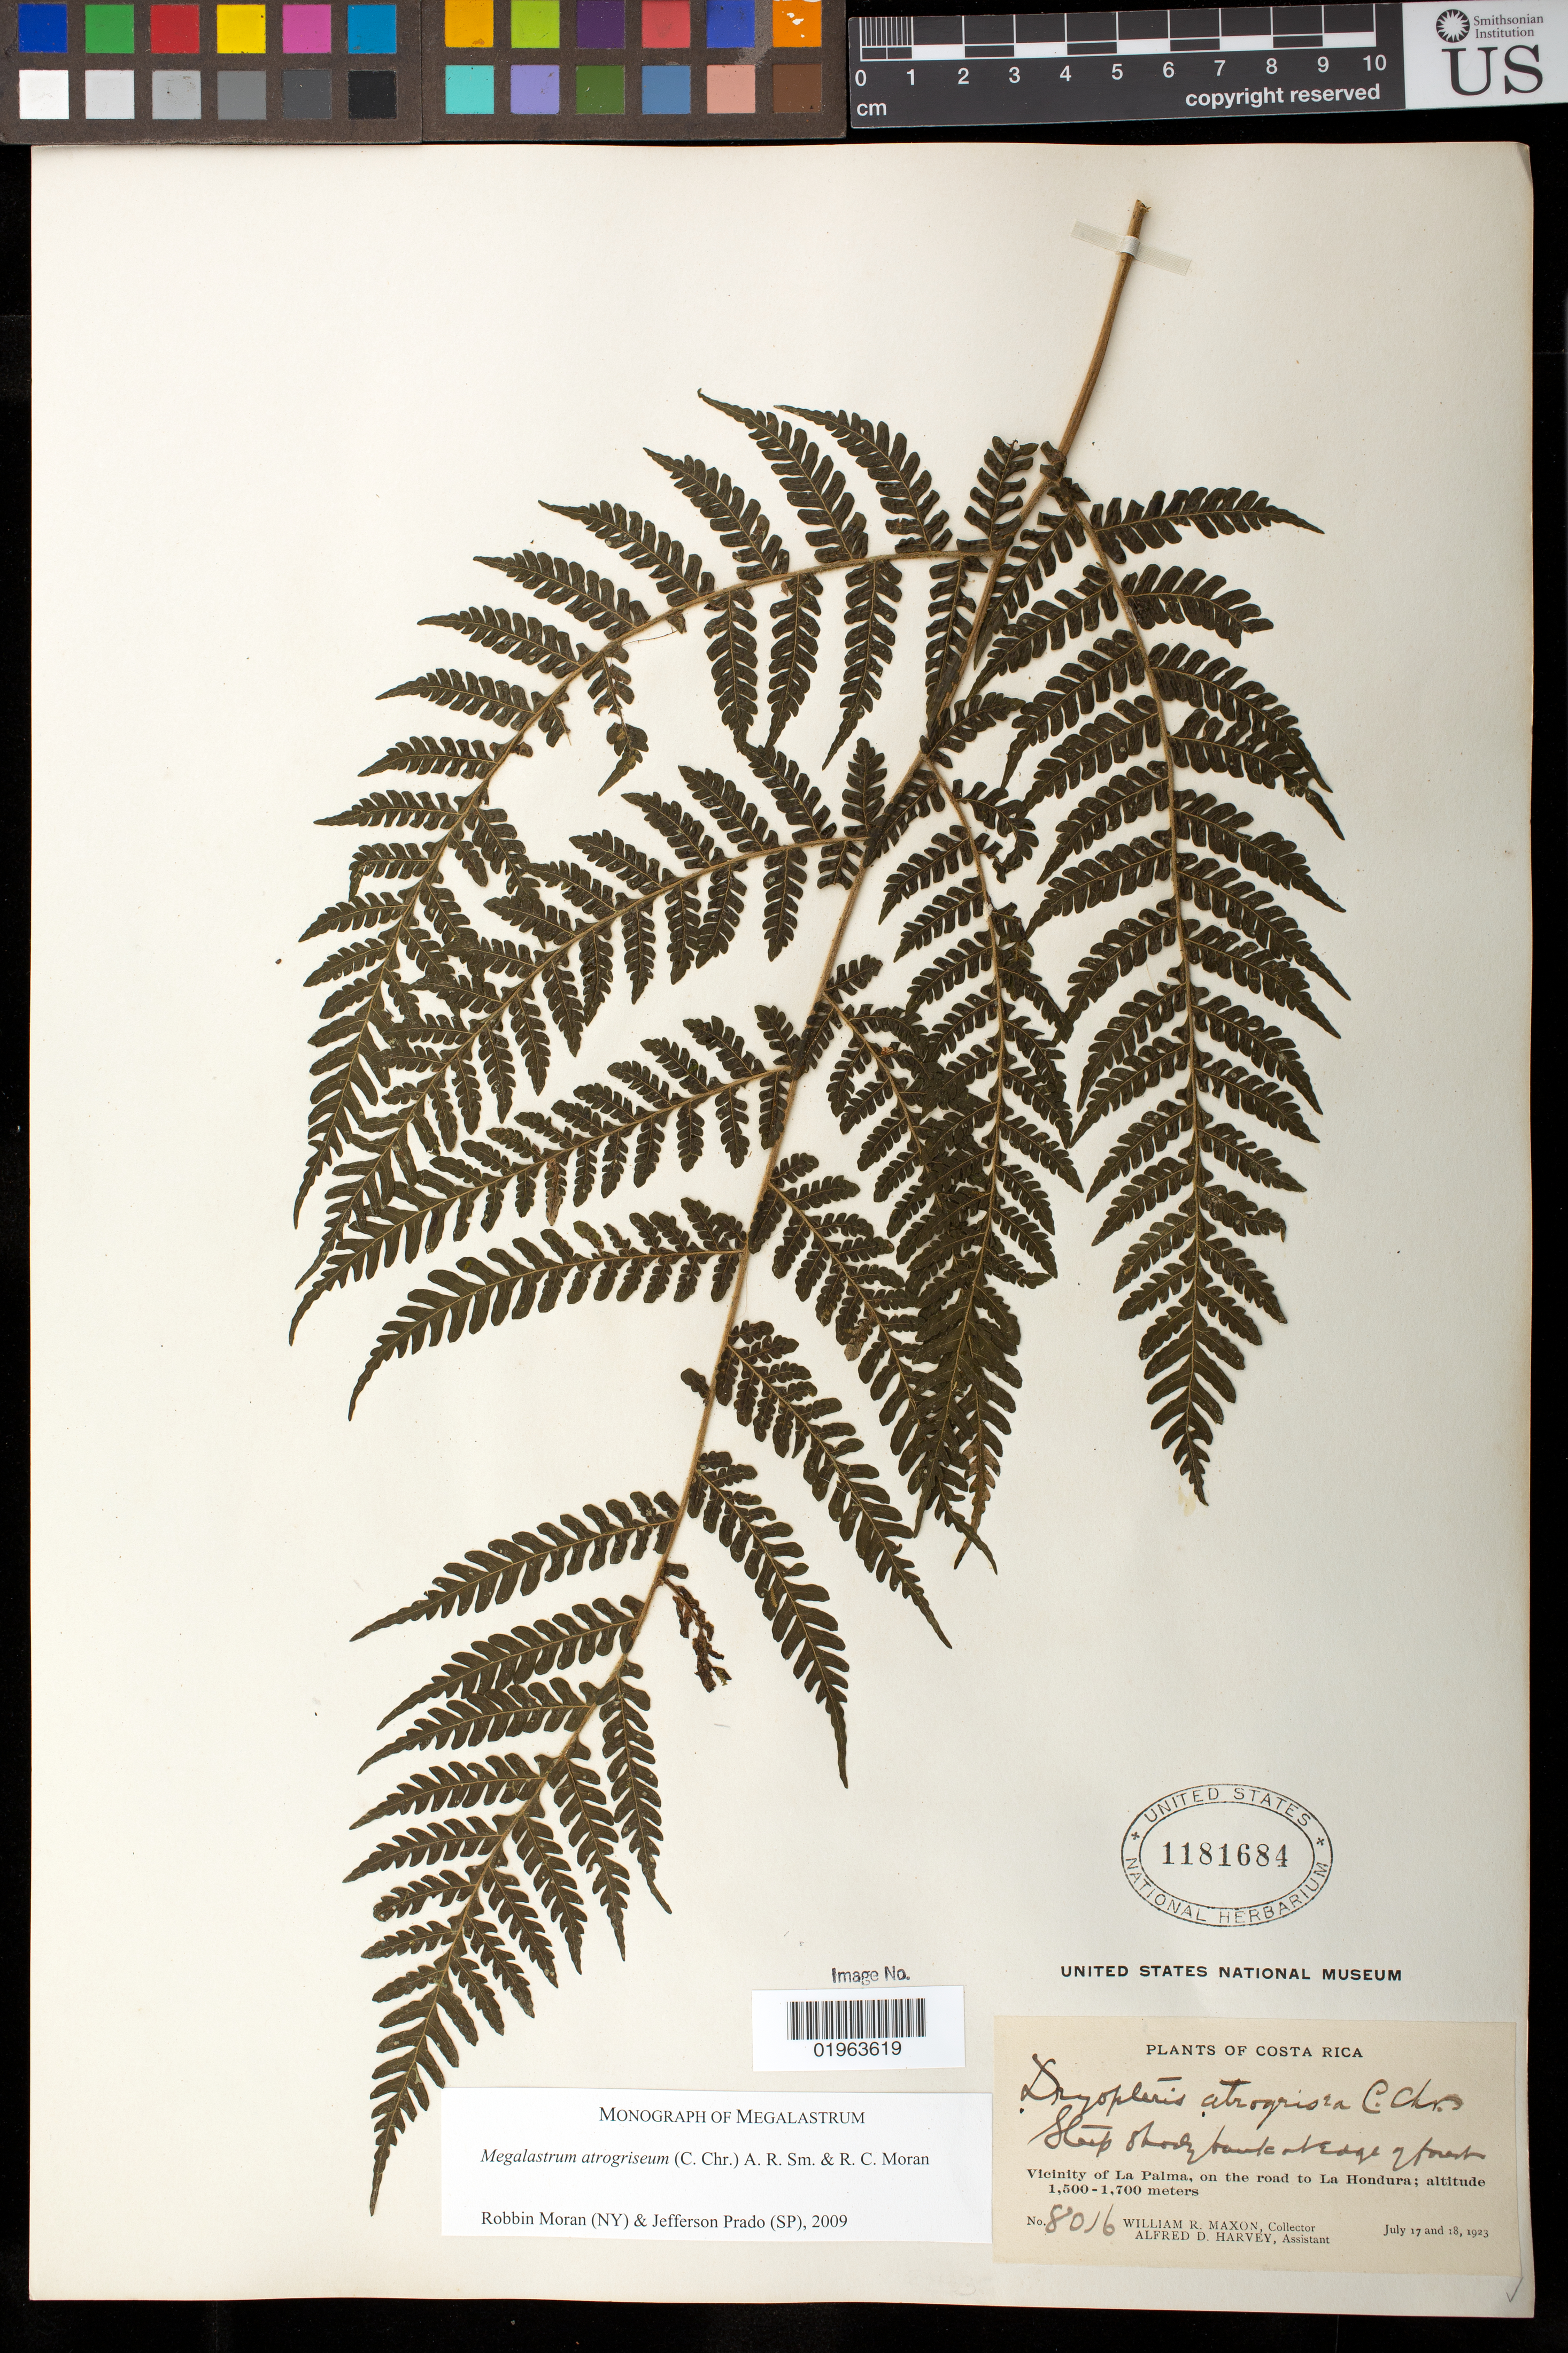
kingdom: Plantae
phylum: Tracheophyta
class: Polypodiopsida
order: Polypodiales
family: Dryopteridaceae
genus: Megalastrum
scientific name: Megalastrum atrogriseum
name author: (C. Chr.) A.R. Sm. & R.C. Moran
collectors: W. R. Maxon & A. D. Harvey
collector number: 8016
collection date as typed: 17 Jul 1923 and 18 Jul 1923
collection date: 1923-07-17,1923-07-18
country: Costa Rica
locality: Vicinity of La Palma, on road to La Hondura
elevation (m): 1500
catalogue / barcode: US 1181684